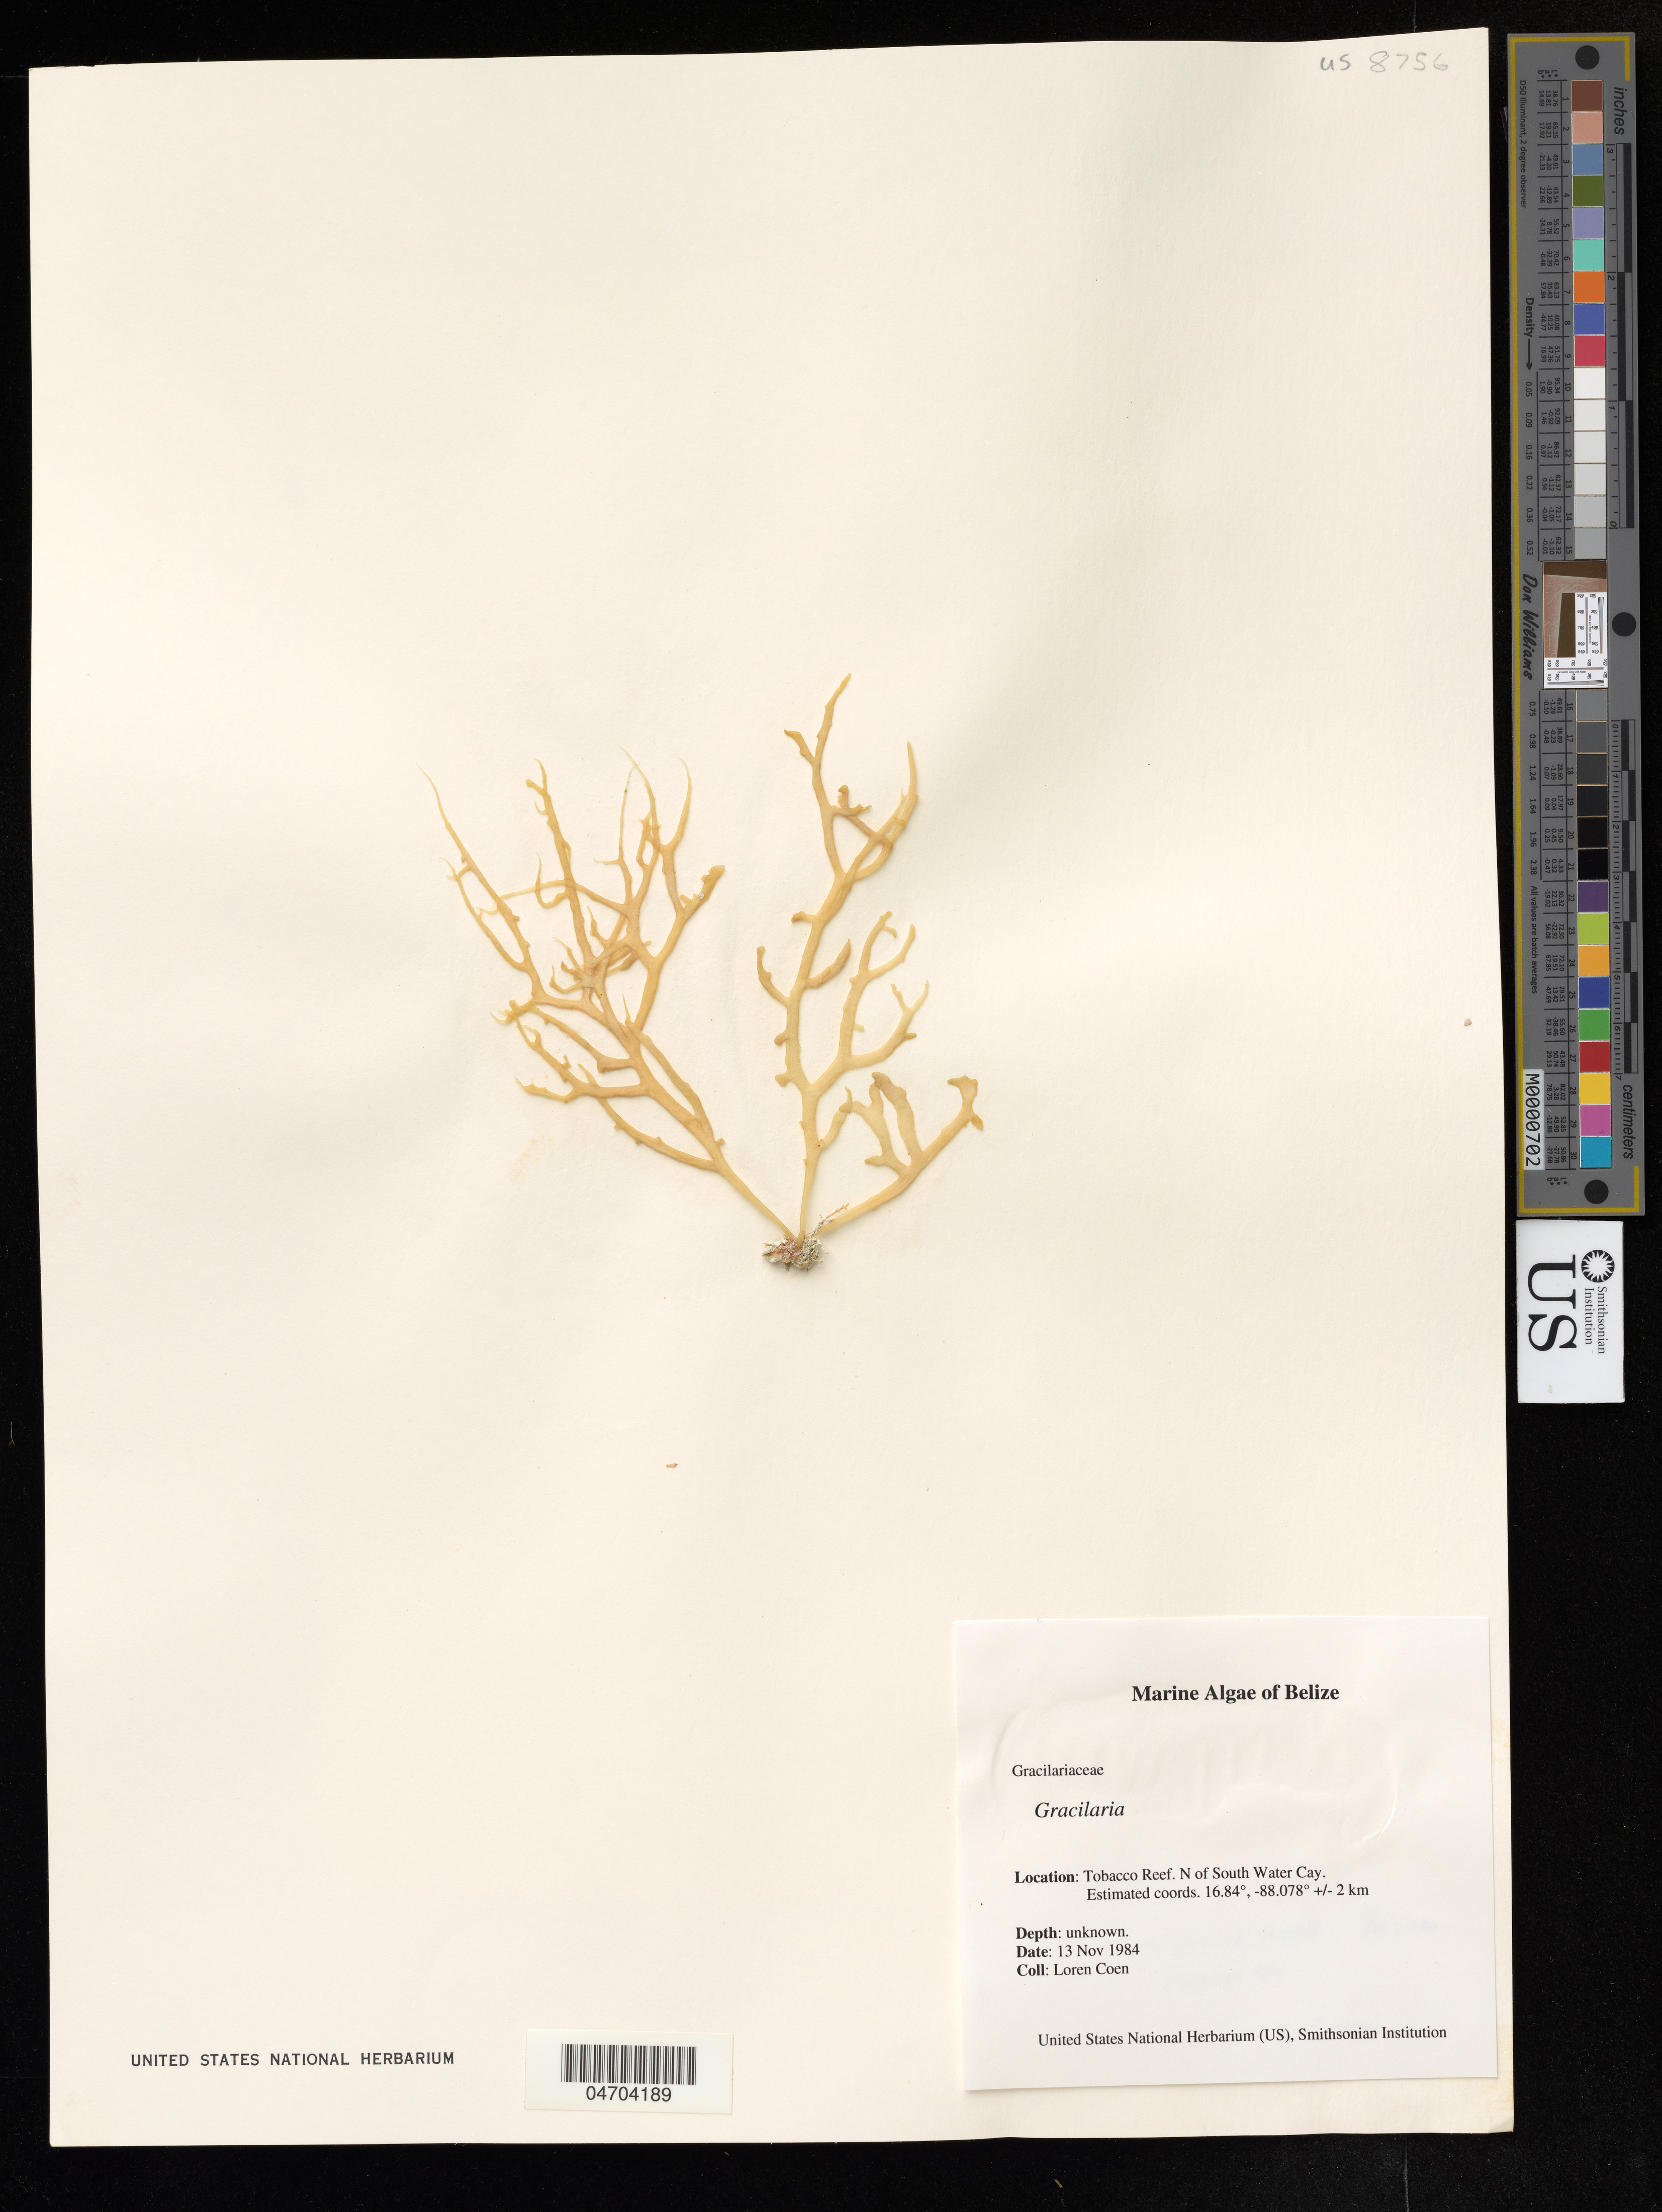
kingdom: Plantae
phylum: Rhodophyta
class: Florideophyceae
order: Gracilariales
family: Gracilariaceae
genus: Gracilaria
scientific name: Gracilaria sp.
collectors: L. Coen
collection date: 1984-11-13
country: Belize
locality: Tobacco Reef. N of South Water Cay.